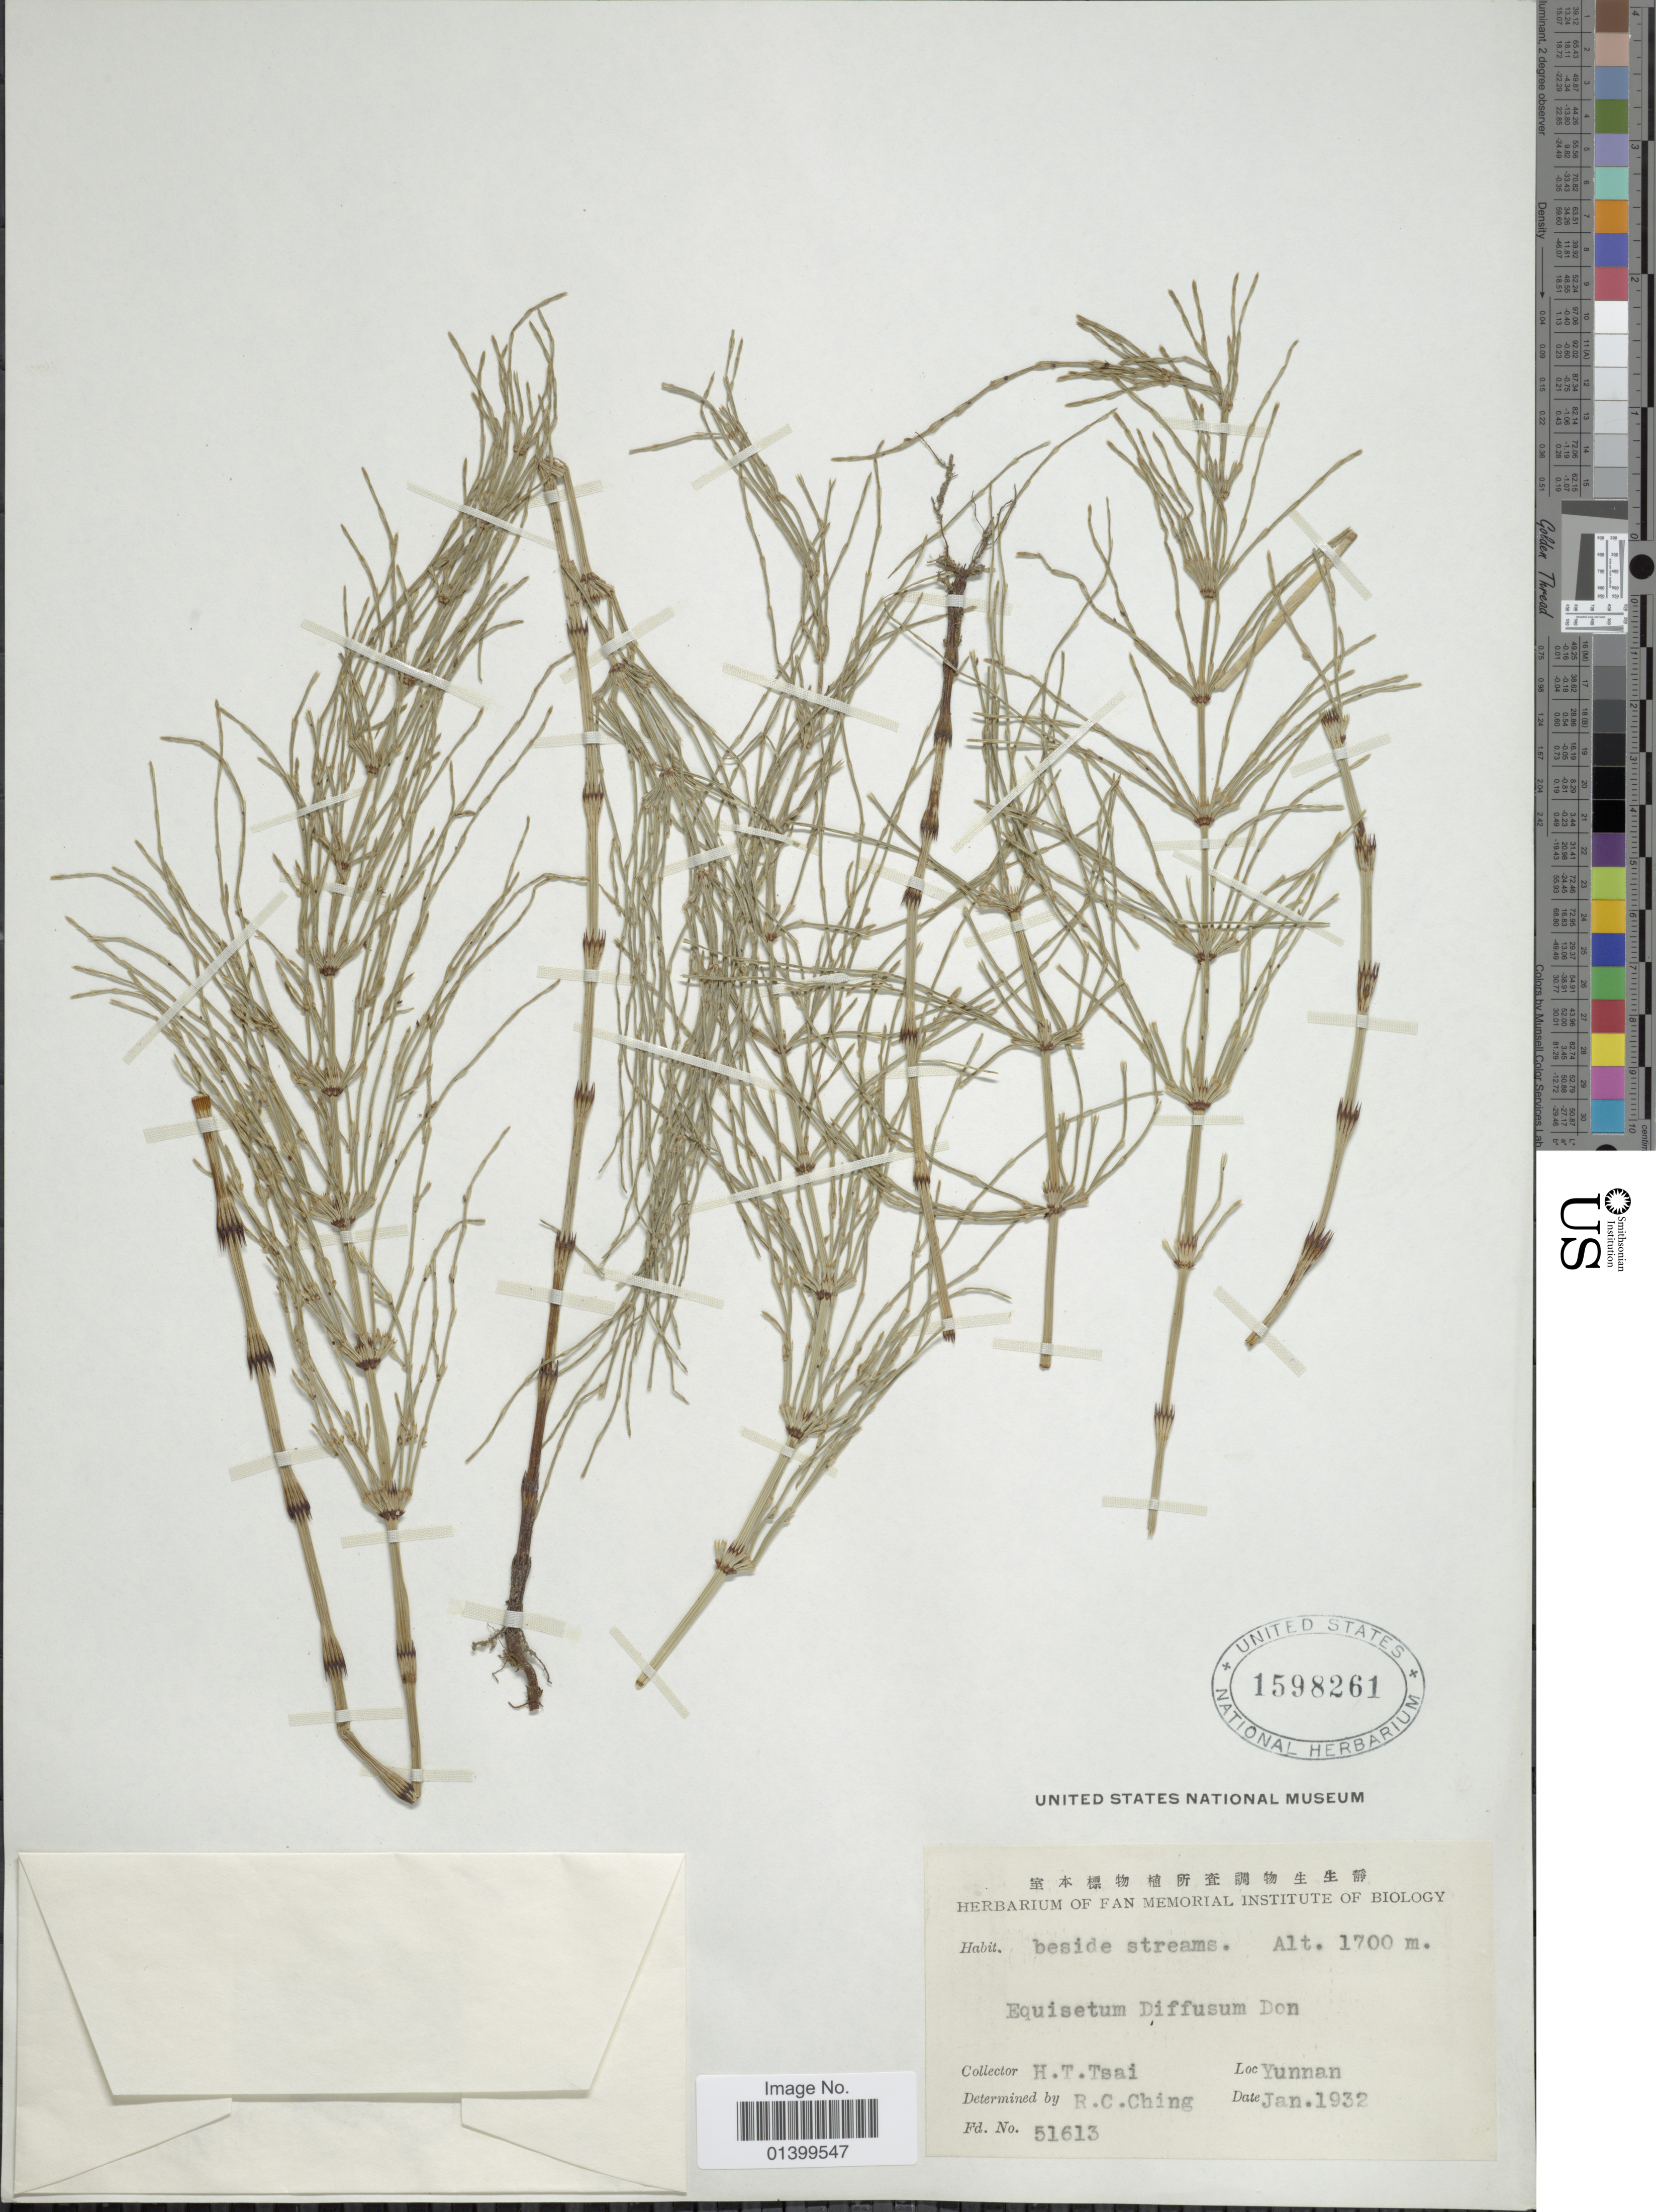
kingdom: Plantae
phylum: Tracheophyta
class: Polypodiopsida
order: Equisetales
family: Equisetaceae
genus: Equisetum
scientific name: Equisetum diffusum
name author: D. Don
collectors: H. Tsai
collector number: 51613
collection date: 1932-01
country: China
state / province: Yunnan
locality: Yunnan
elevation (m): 1700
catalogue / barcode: US 1598261